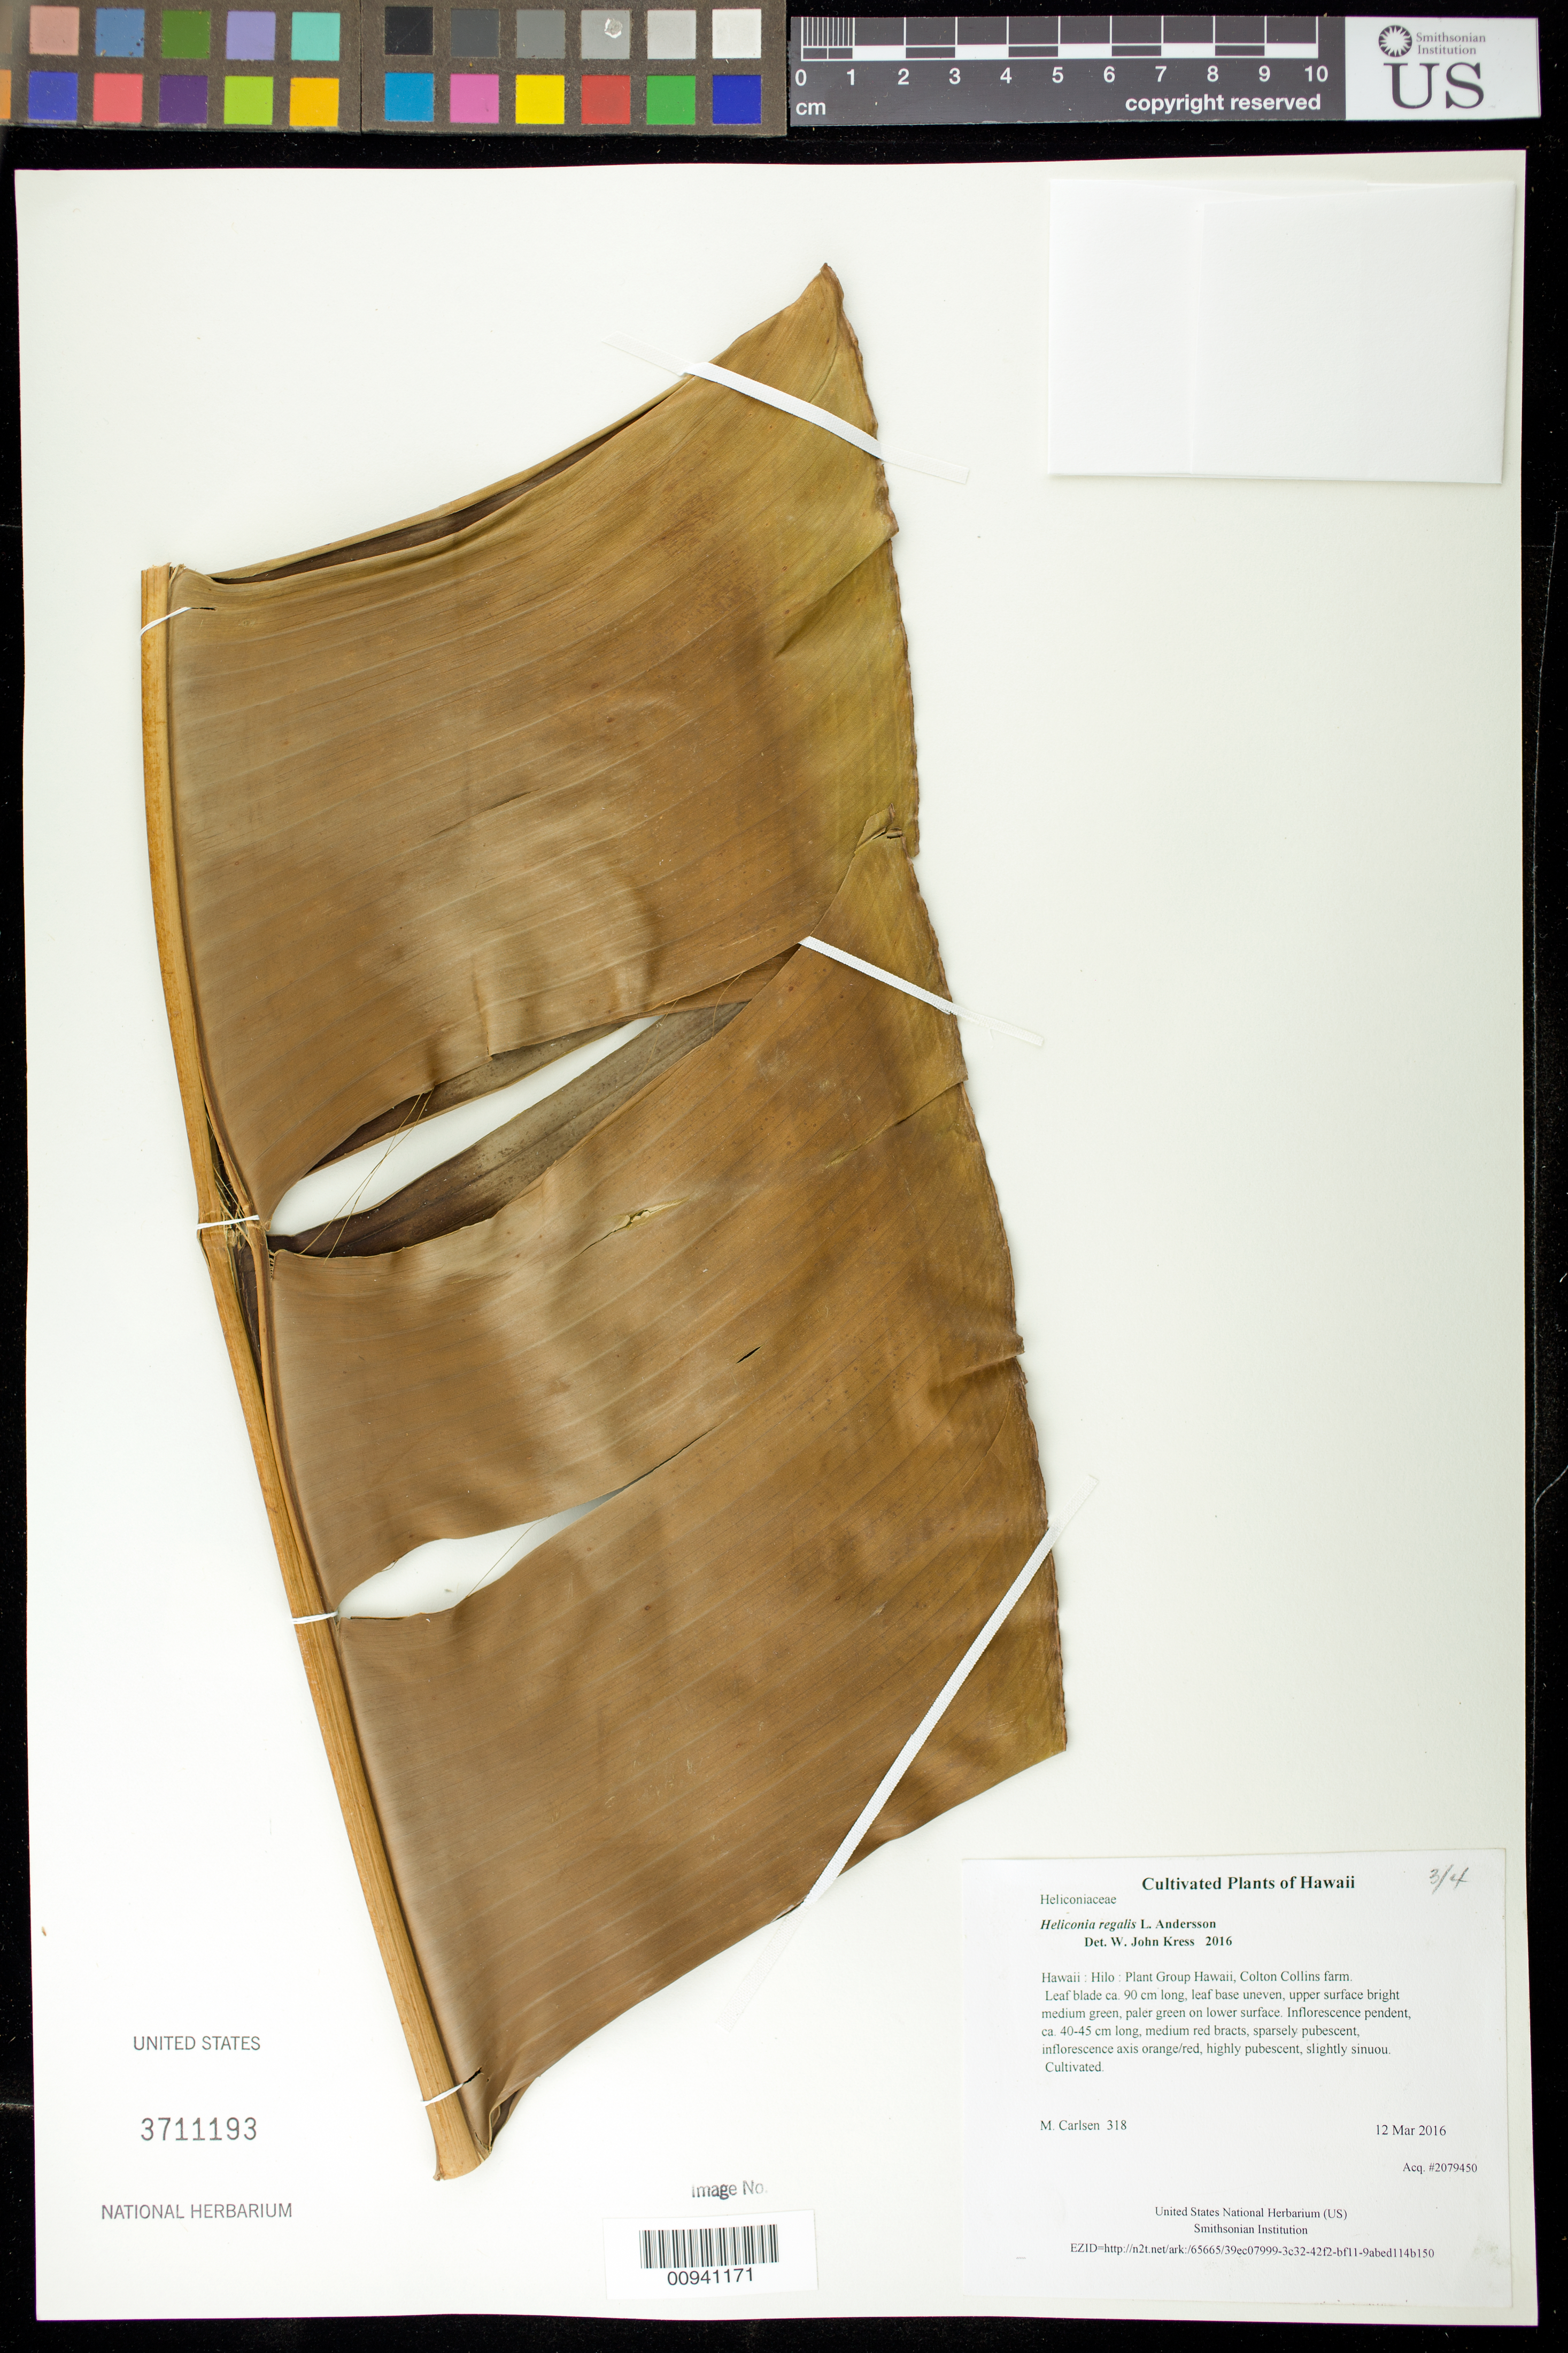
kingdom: Plantae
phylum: Tracheophyta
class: Liliopsida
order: Zingiberales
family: Heliconiaceae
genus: Heliconia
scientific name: Heliconia regalis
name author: L. Andersson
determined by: Kress, W. J., (US), Smithsonian Institution - National Museum of Natural History (UNITED STATES)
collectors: M. M. Carlsen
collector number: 318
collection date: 2016-03-12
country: United States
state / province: Hawaii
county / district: Hawaii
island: Hawaii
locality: Plant Group Hawaii, Colton Collins farm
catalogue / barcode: US 3711193